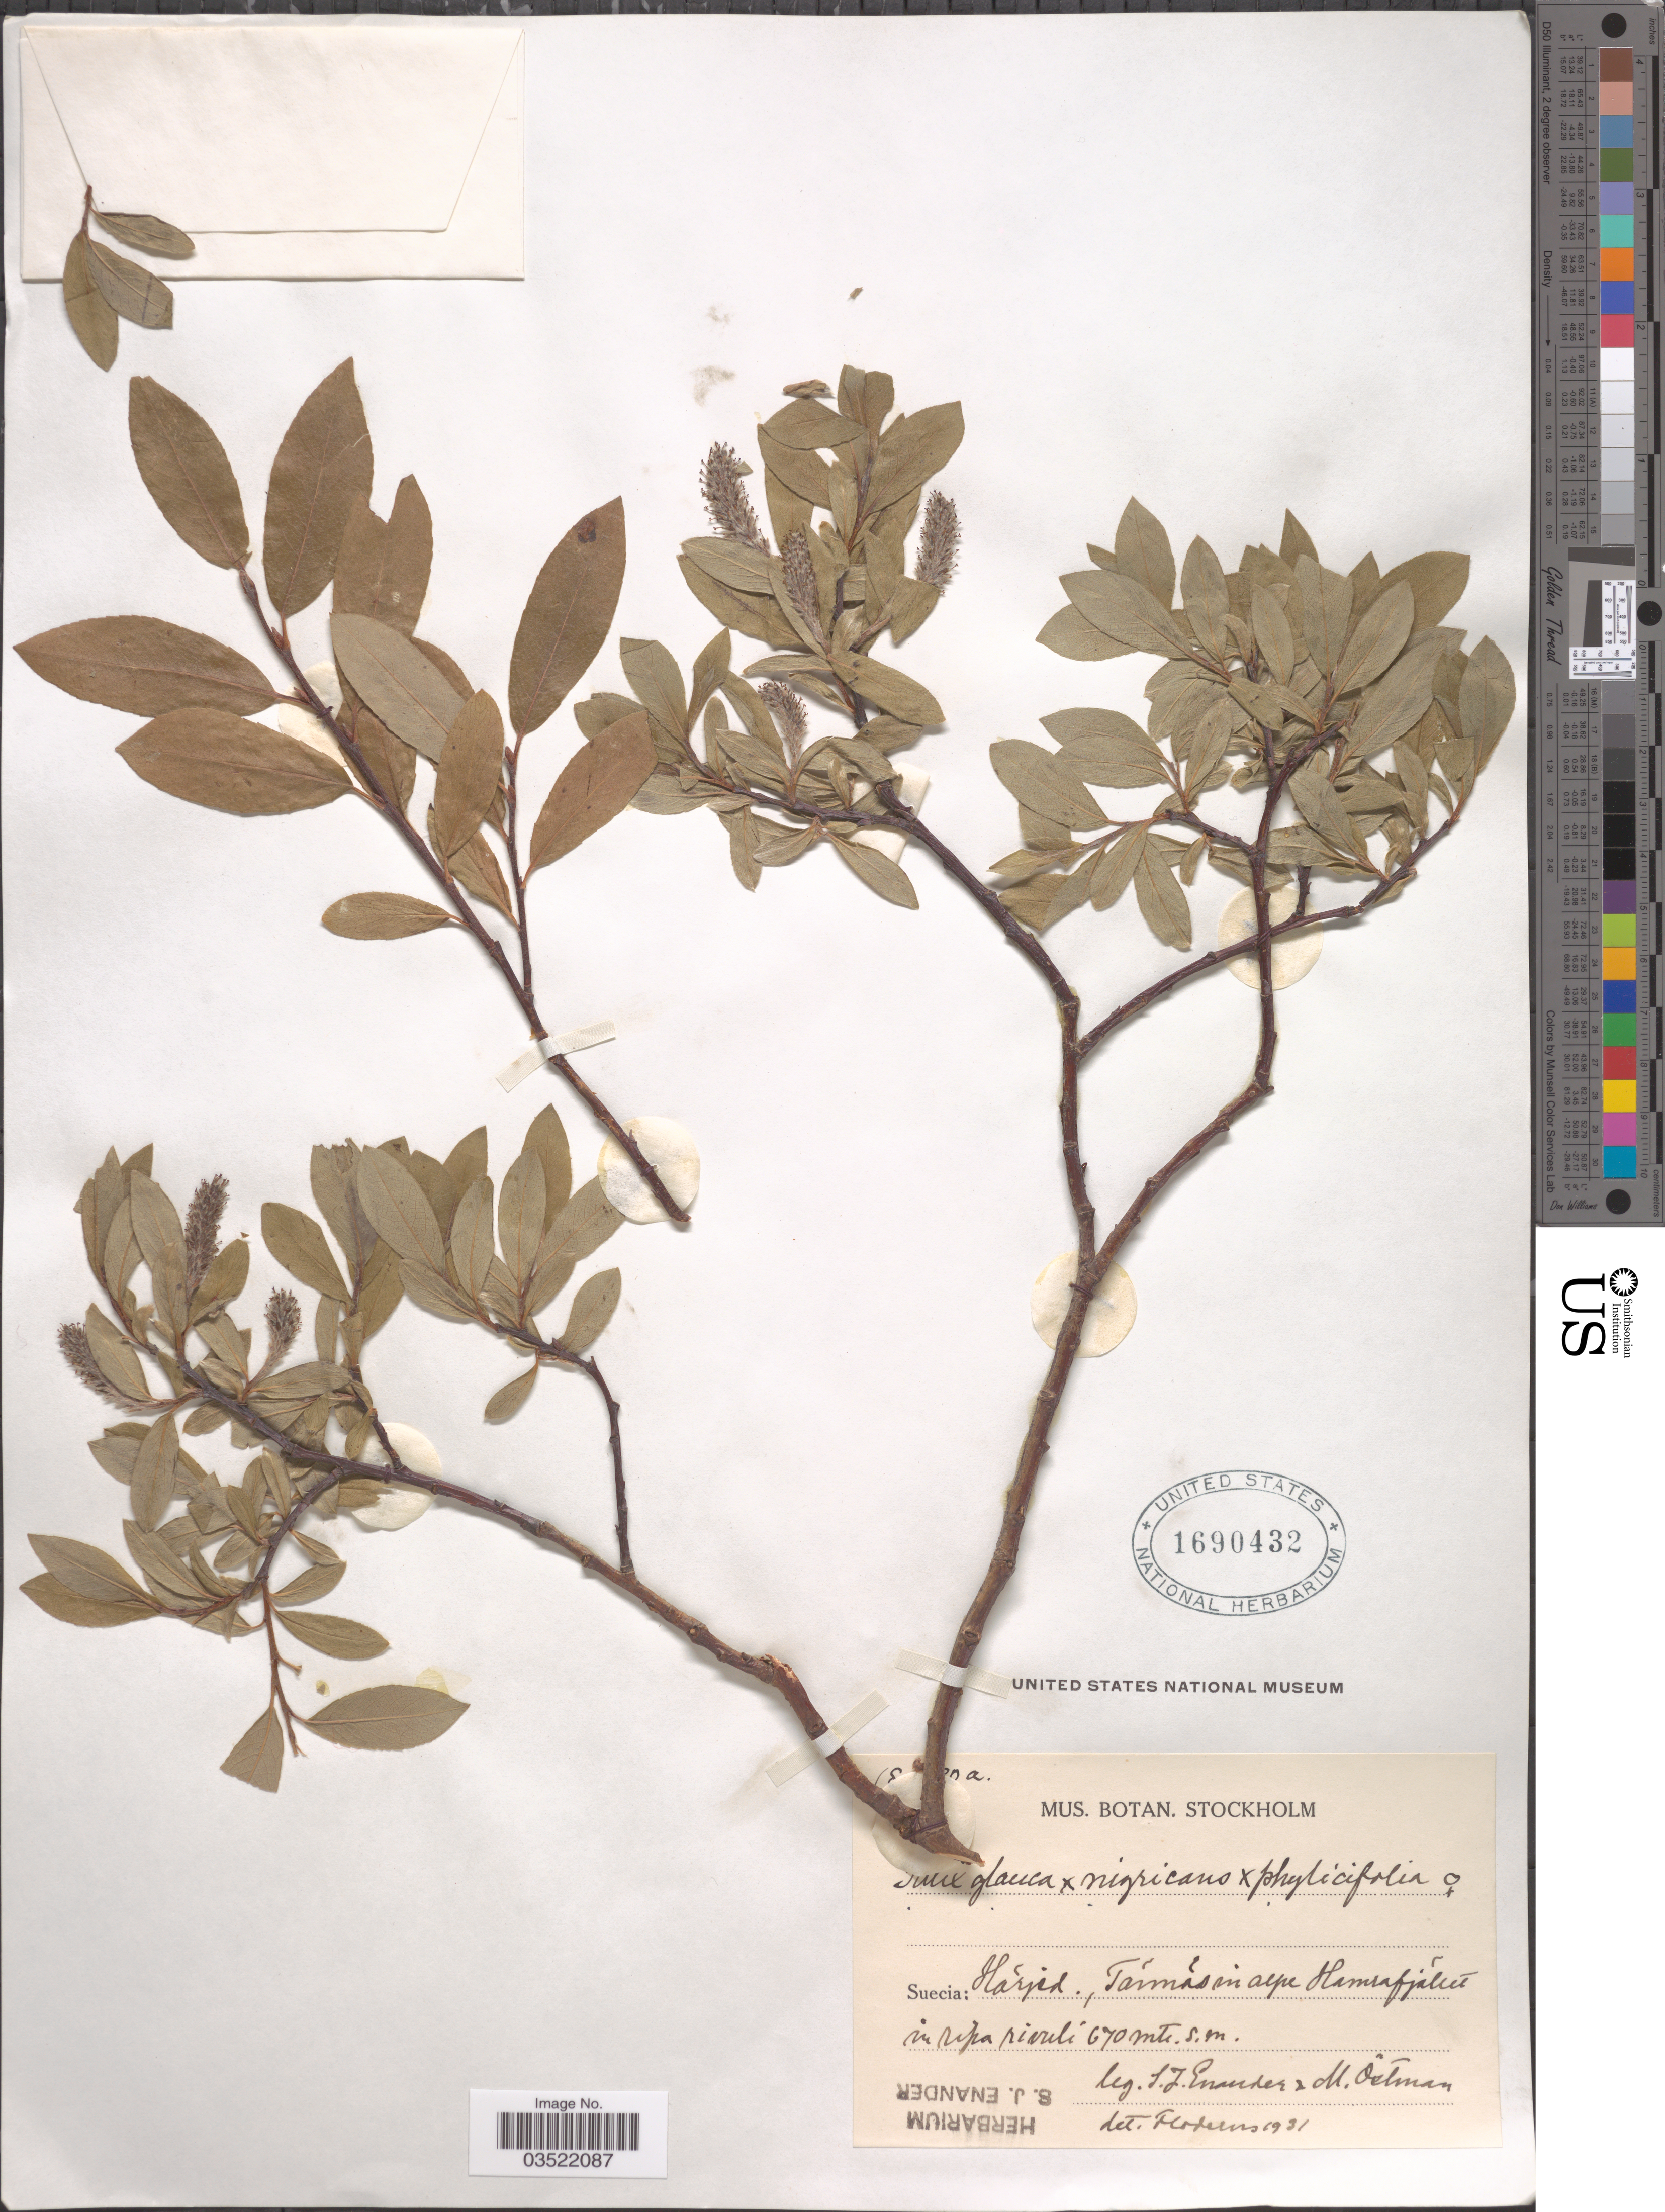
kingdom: Plantae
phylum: Tracheophyta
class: Magnoliopsida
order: Malpighiales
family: Salicaceae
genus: Salix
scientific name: Salix glauca x S. nigricans Sm. x S. phylicifolia L.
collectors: S. Enander & M. Östman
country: Sweden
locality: Suecia: Härjed., Tornäs sn alpe Hamrafjället.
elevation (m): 670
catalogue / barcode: US 1690432